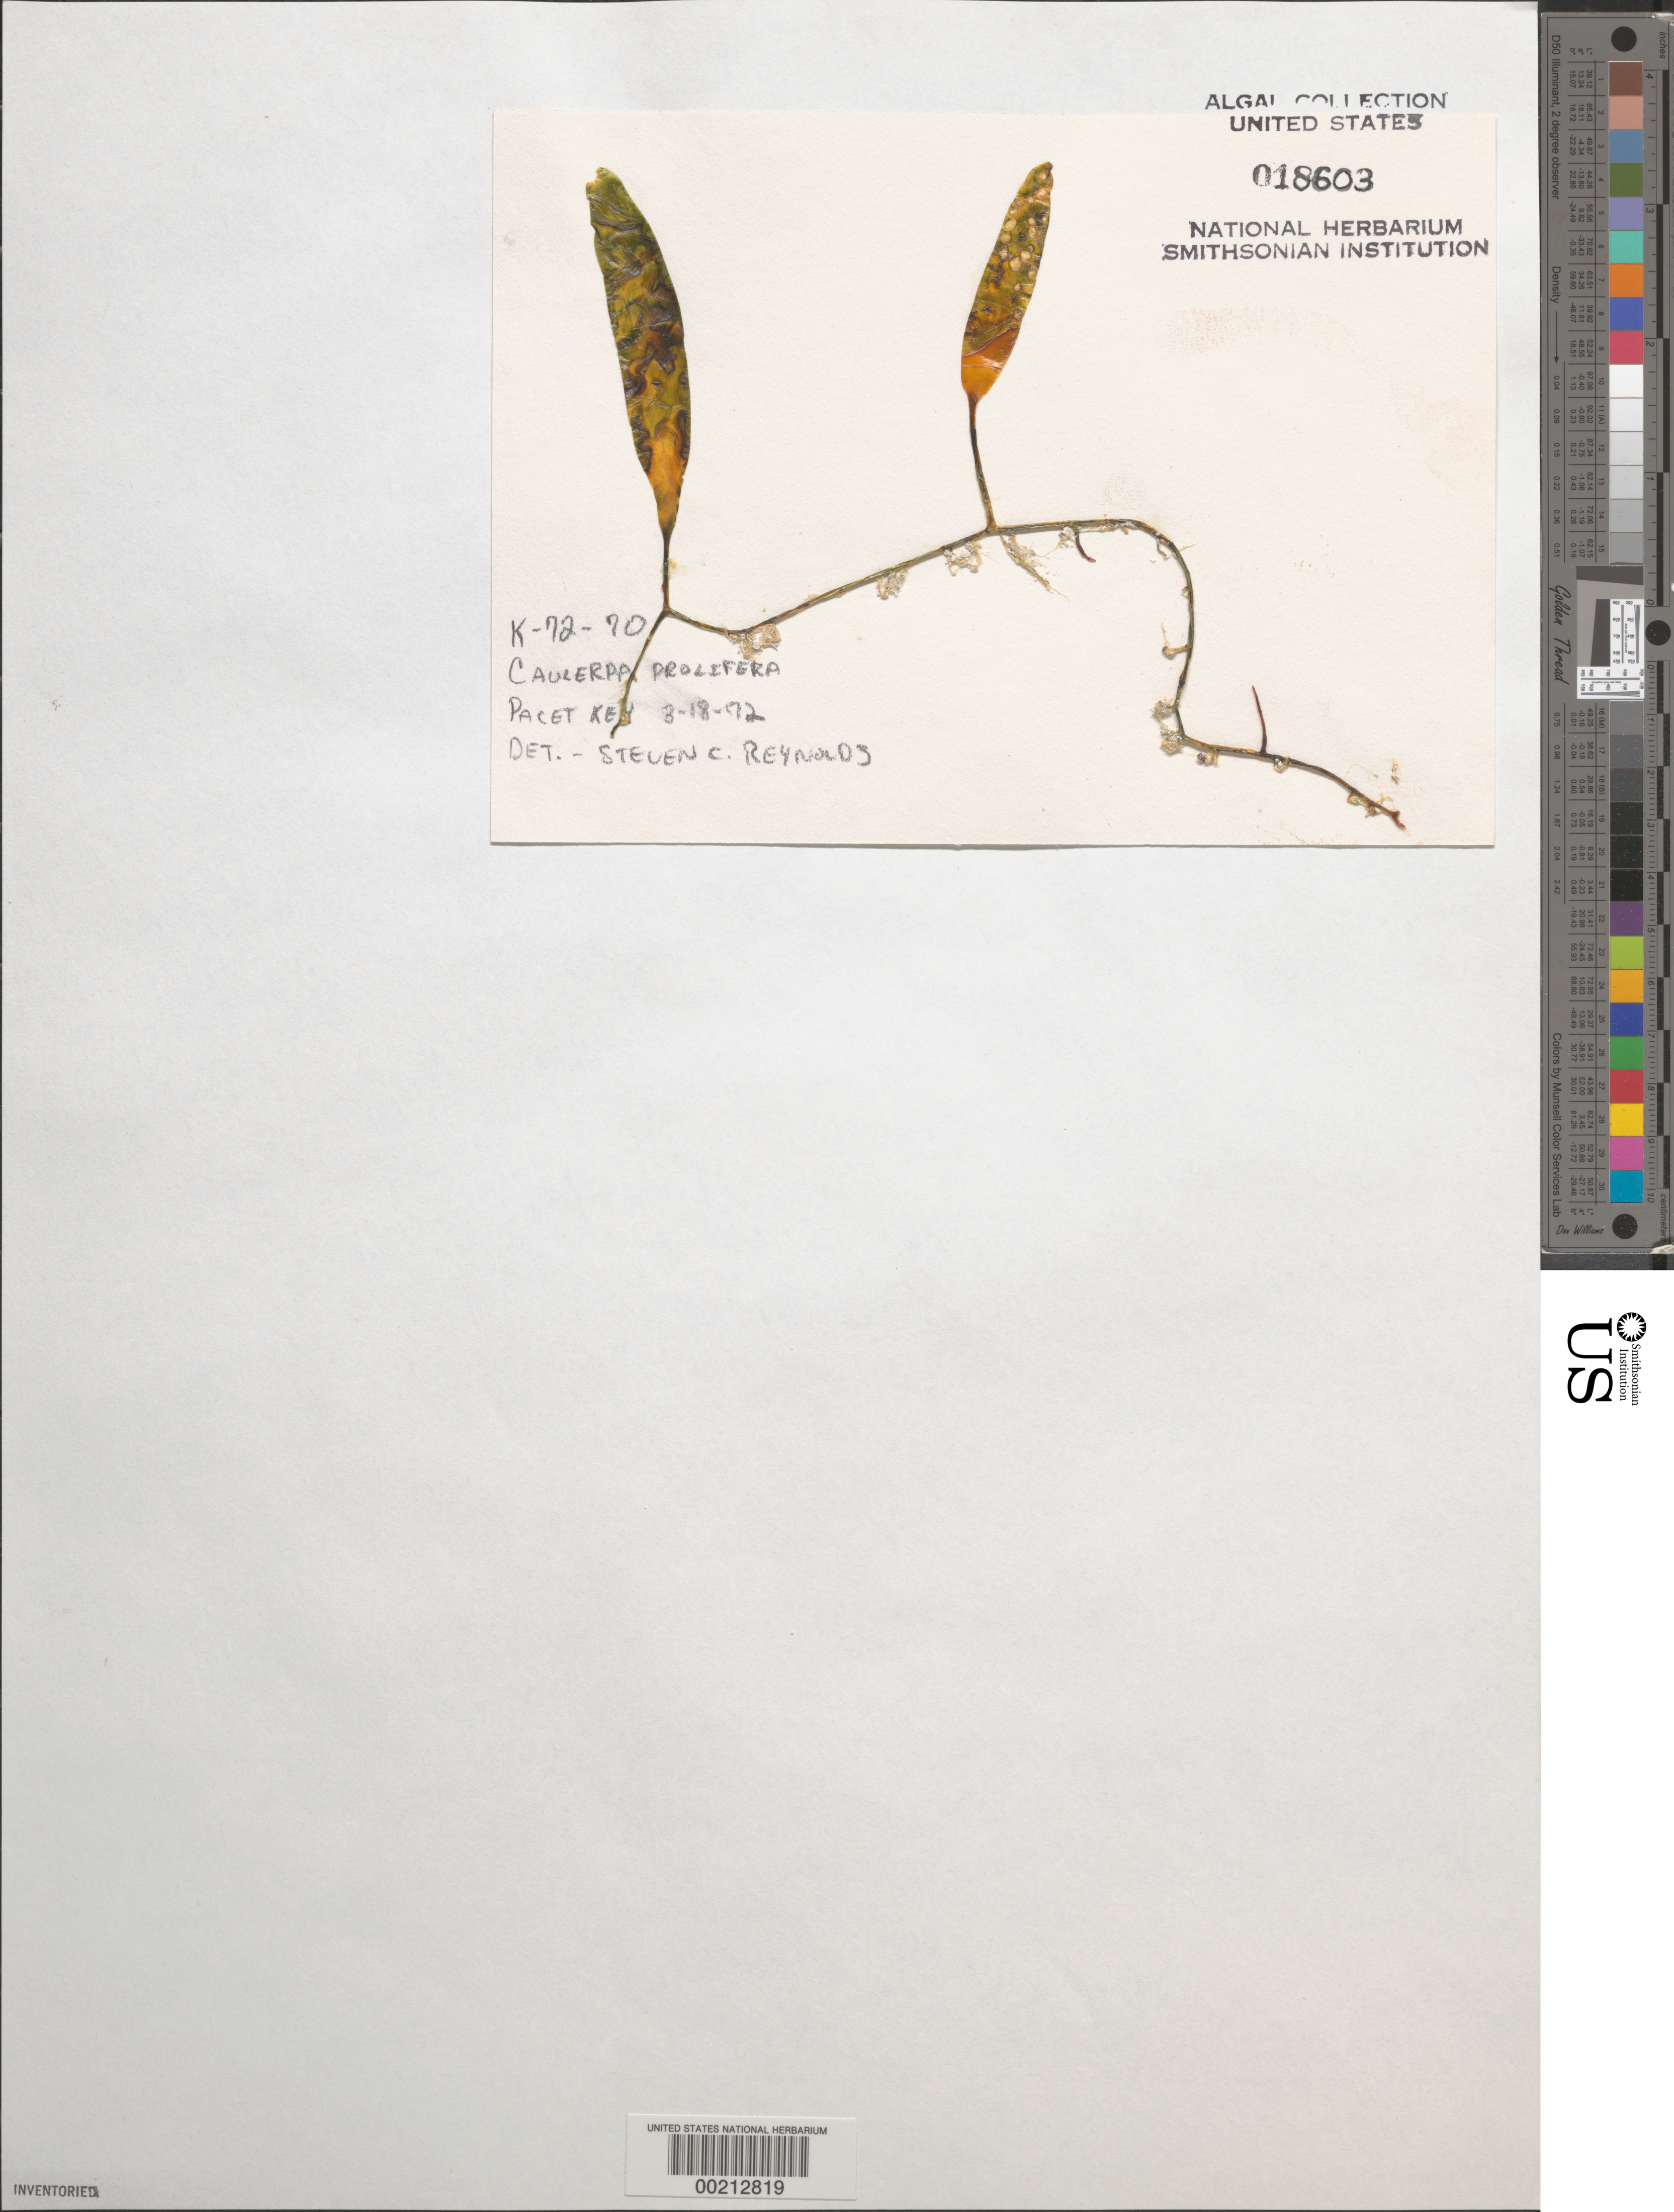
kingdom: Plantae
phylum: Chlorophyta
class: Ulvophyceae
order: Bryopsidales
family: Caulerpaceae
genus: Caulerpa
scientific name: Caulerpa prolifera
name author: (Forssk.) J.V.Lamouroux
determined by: Reynolds, S. C.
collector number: K-72-70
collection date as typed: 18 Mar 1972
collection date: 1972-03-18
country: United States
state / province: Florida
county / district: Monroe County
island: Pacet Key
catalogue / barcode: US 18603